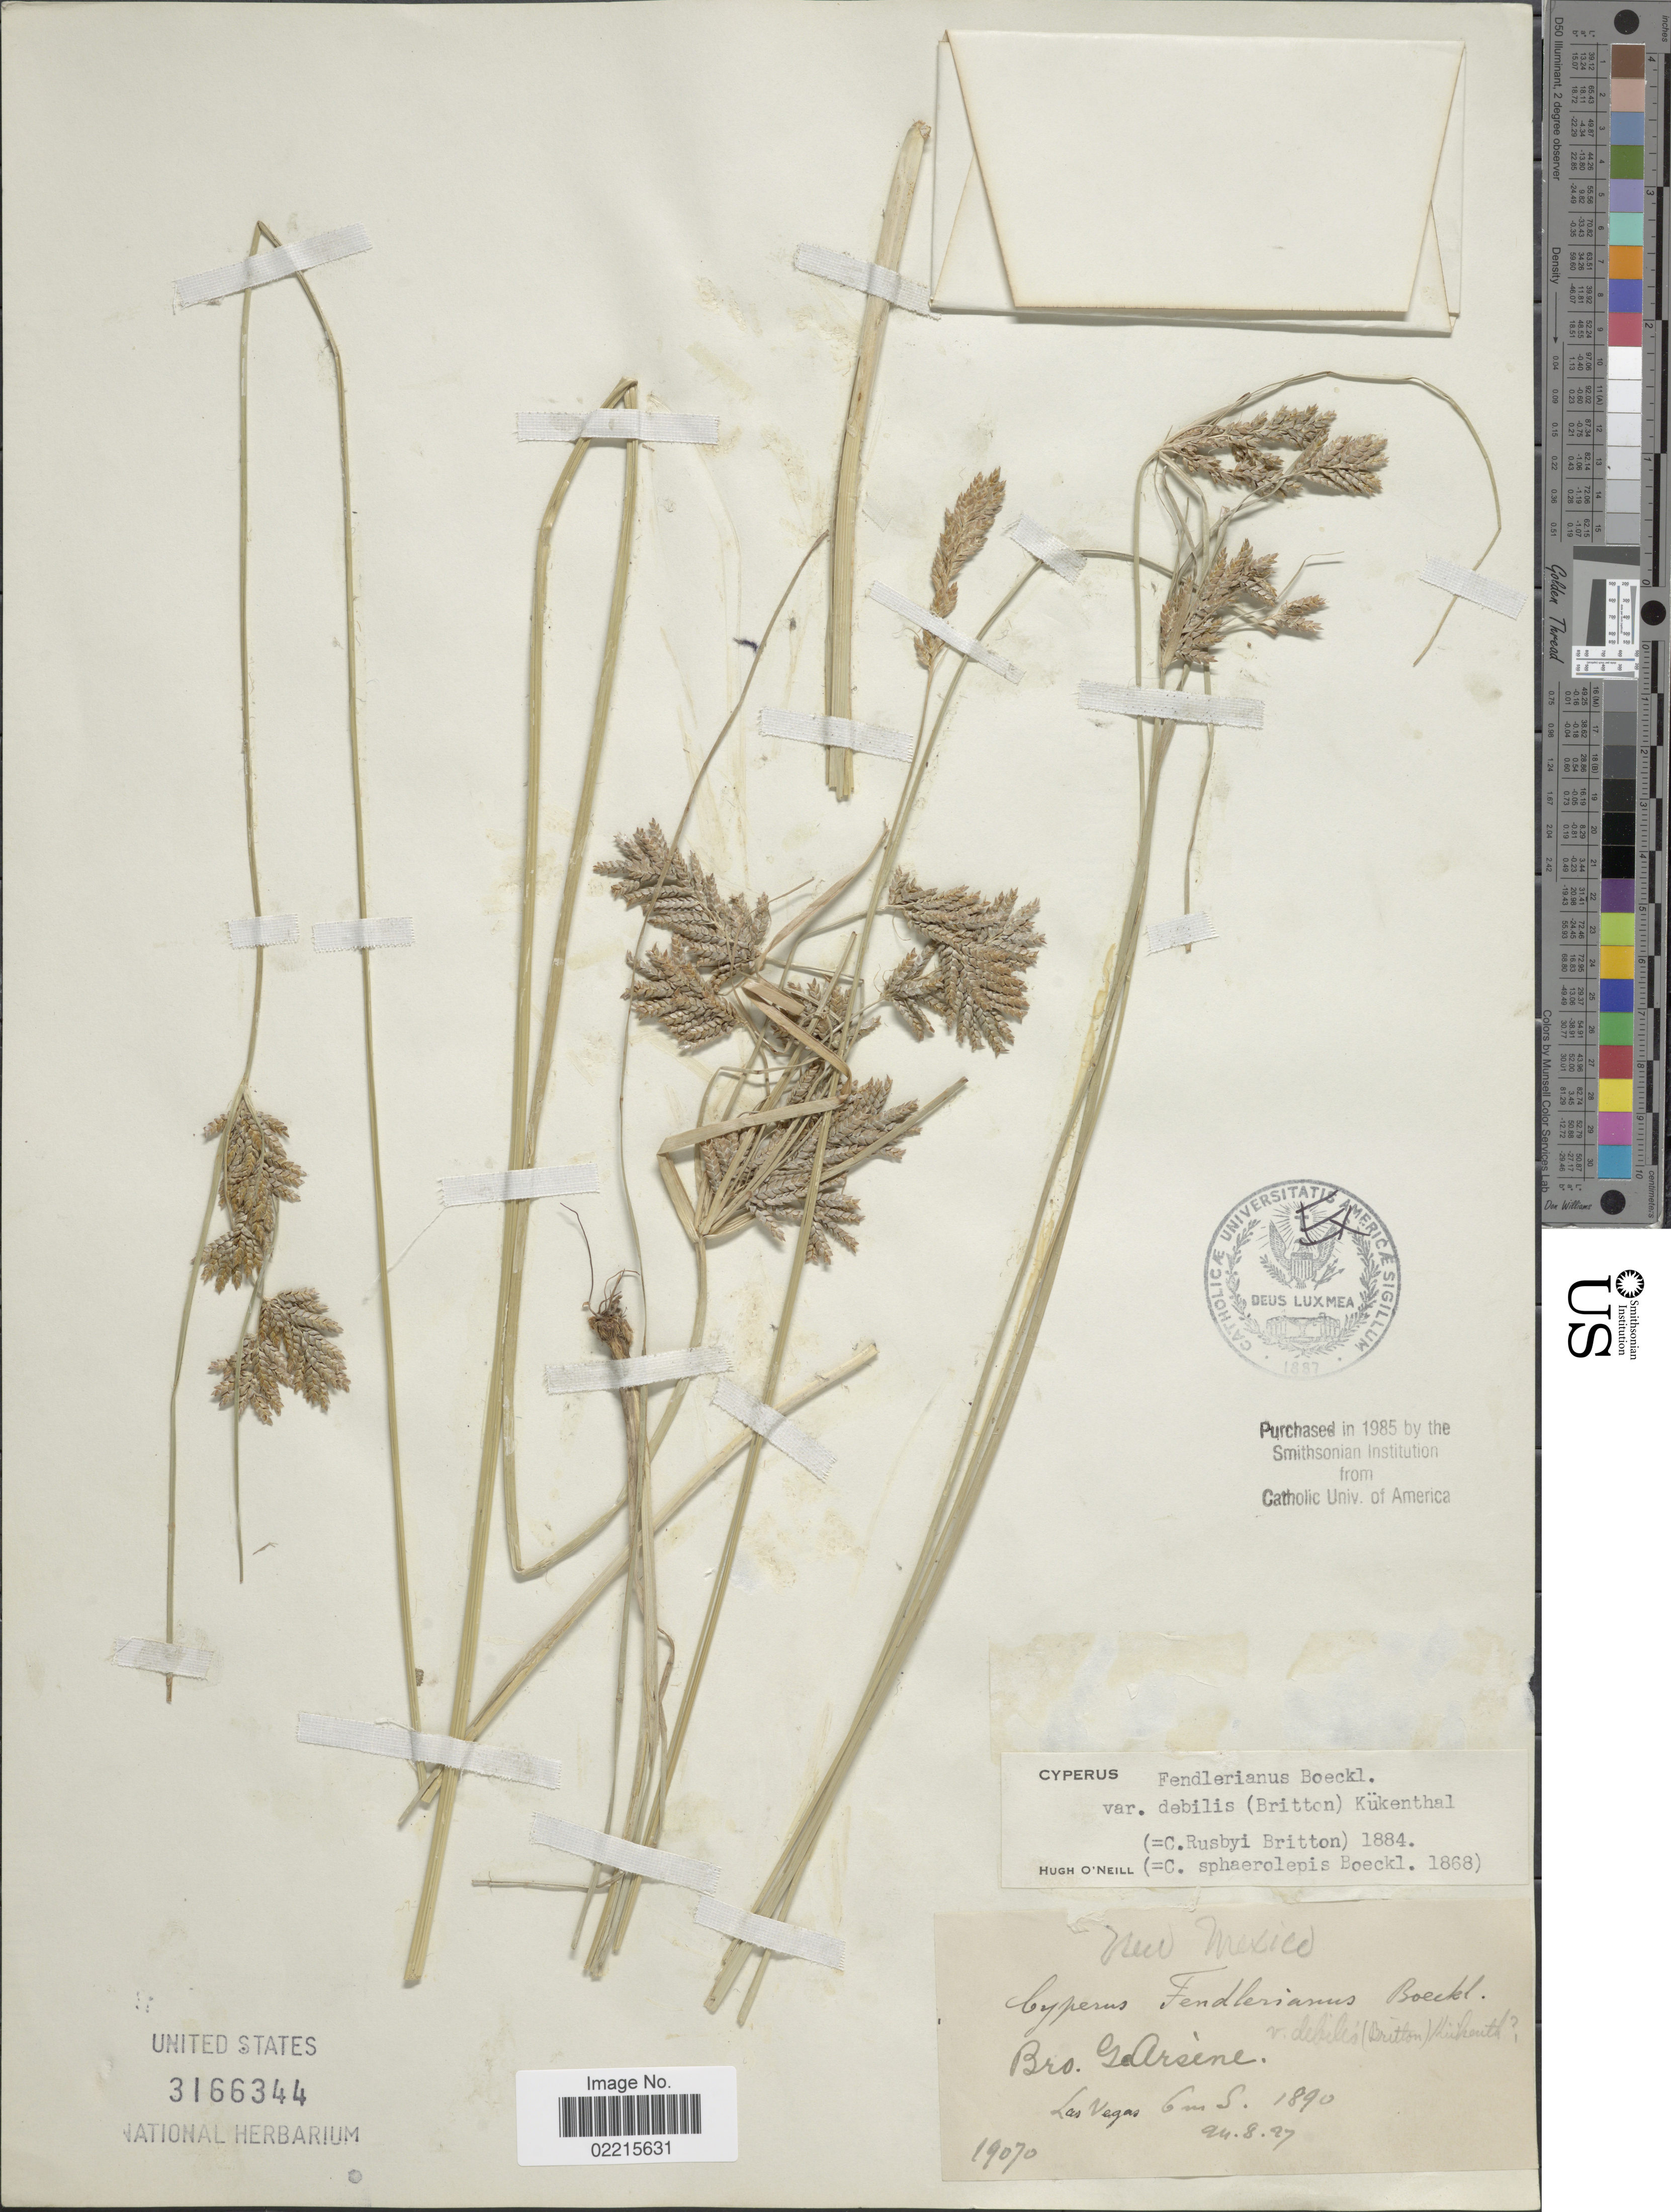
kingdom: Plantae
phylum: Tracheophyta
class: Liliopsida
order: Poales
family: Cyperaceae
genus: Cyperus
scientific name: Cyperus fendlerianus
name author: Boeckeler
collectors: Bro. G. Arsène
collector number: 19070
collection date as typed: Transcribed d/m/y: 24/8/27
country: United States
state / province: New Mexico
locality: Las Vegas, 6 m. S.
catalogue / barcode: US 3166344